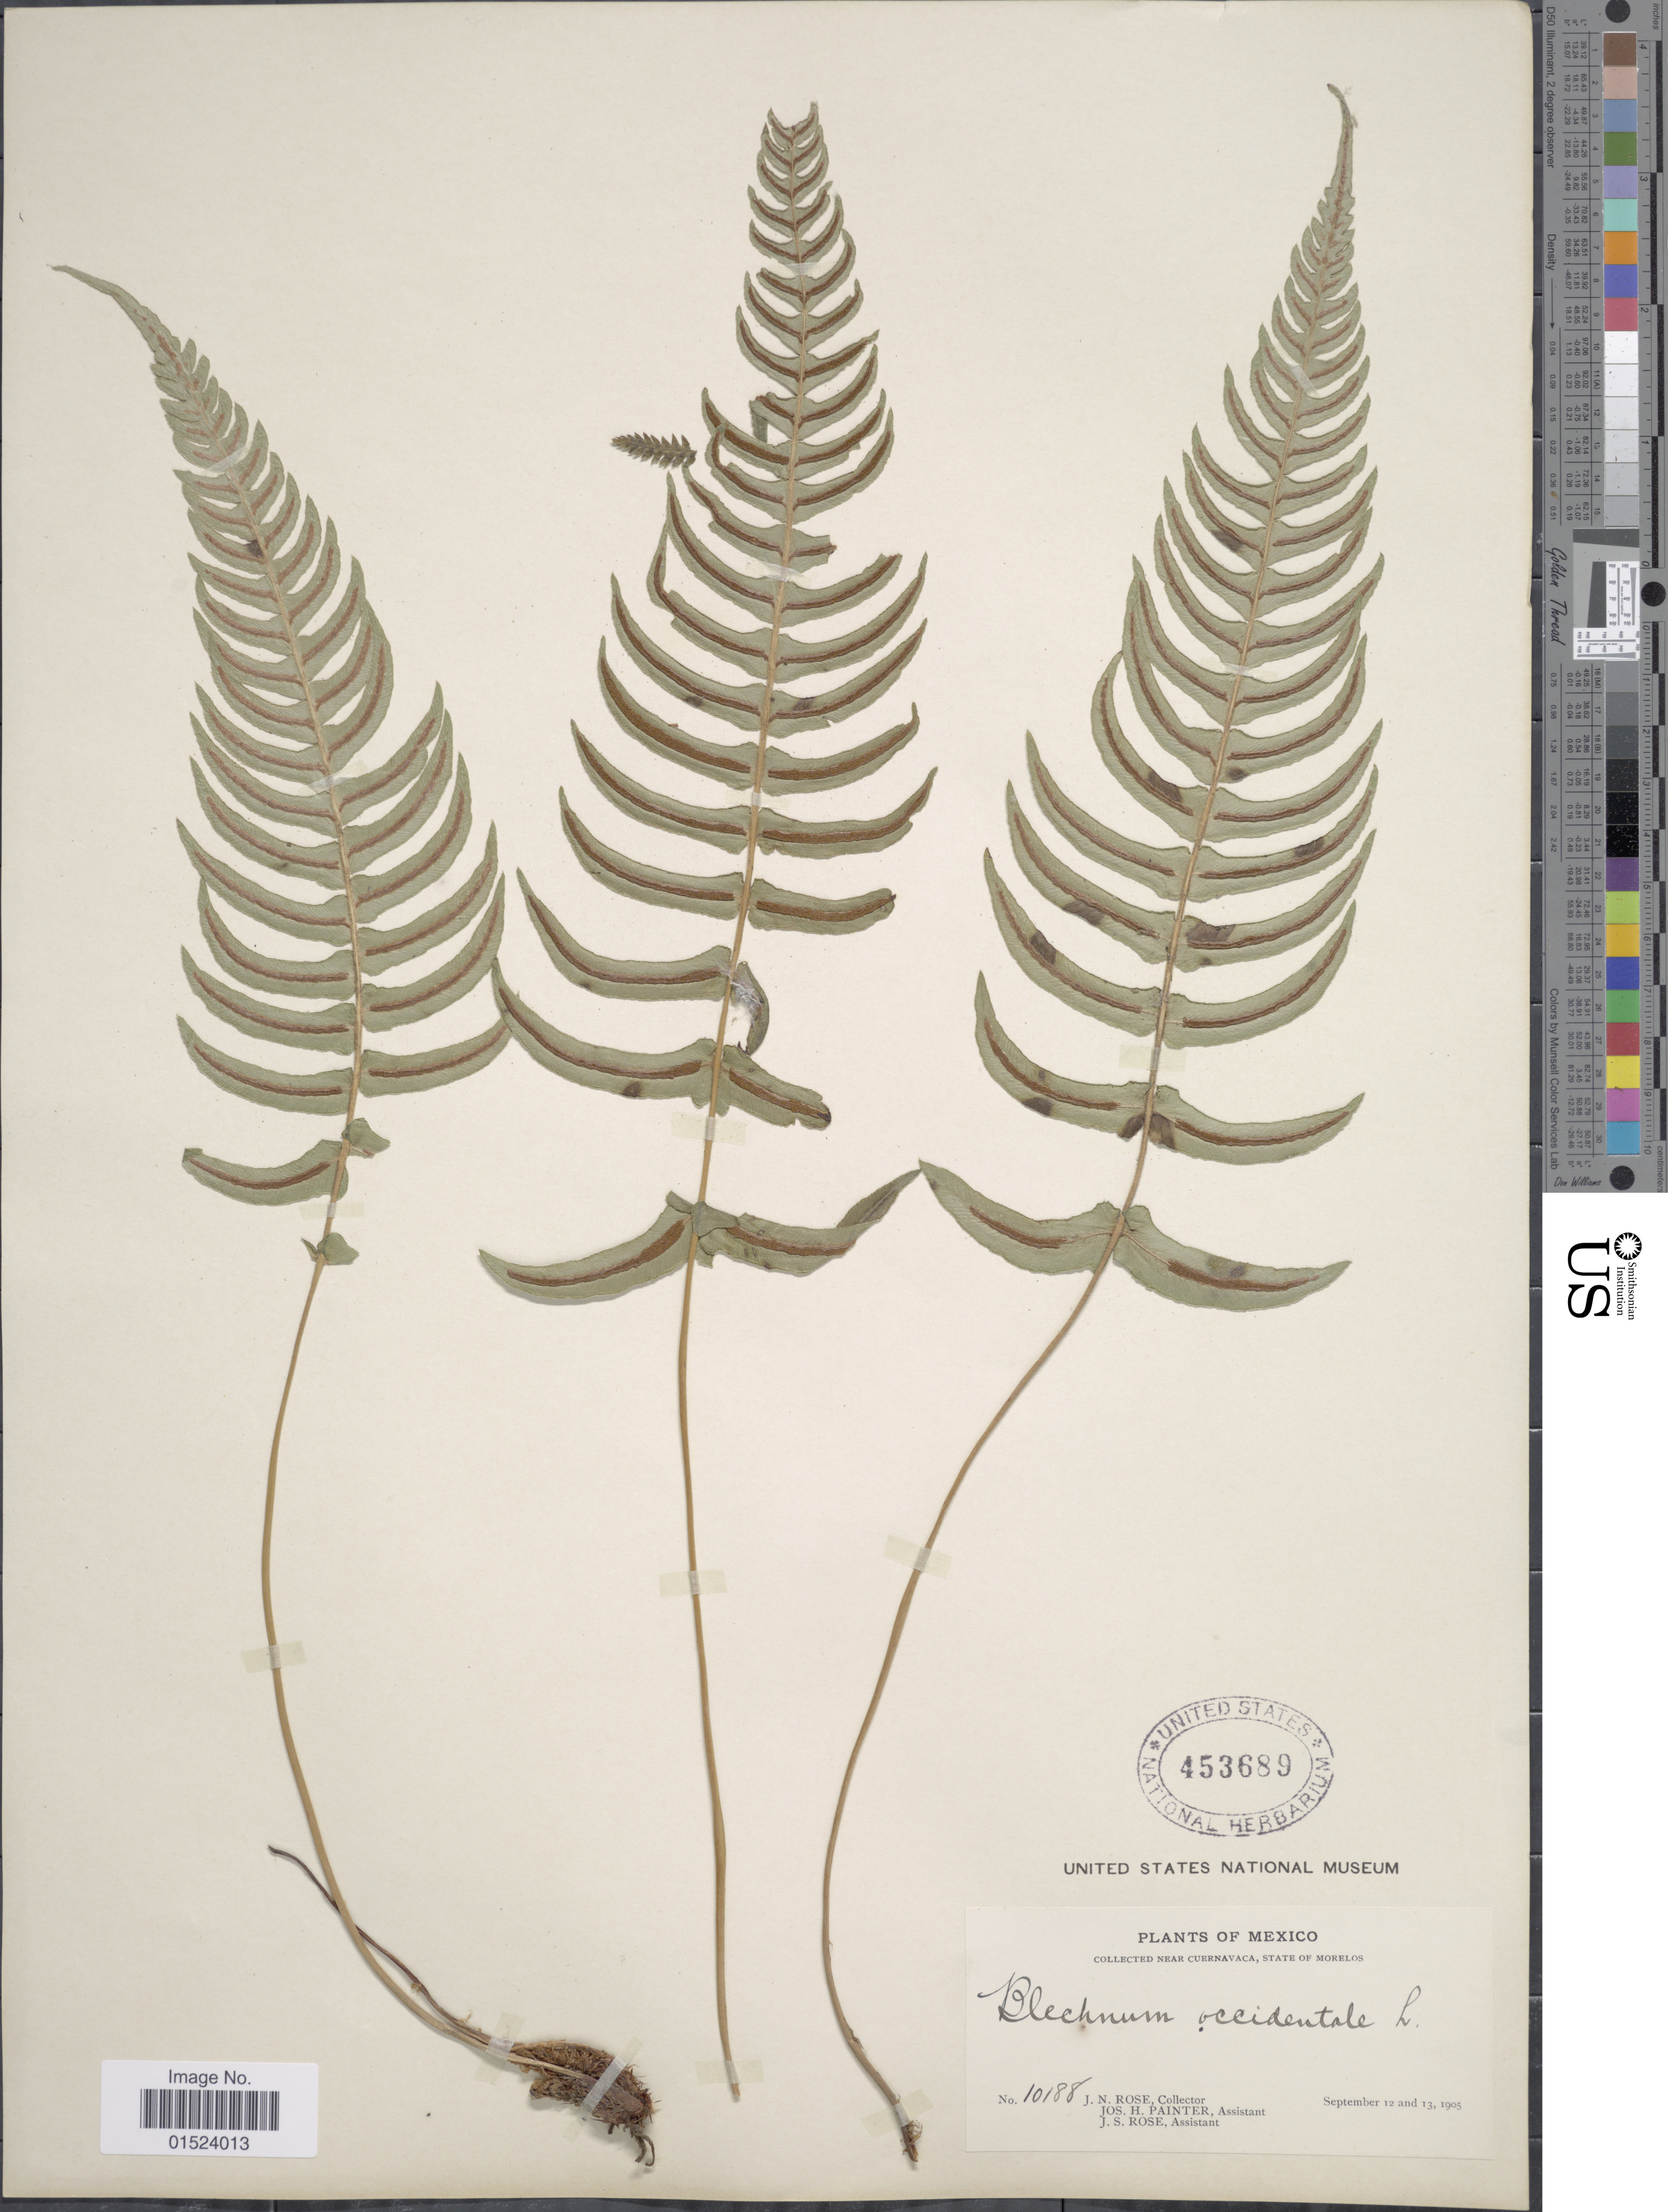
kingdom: Plantae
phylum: Tracheophyta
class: Polypodiopsida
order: Polypodiales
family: Blechnaceae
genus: Blechnum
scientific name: Blechnum glandulosum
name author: Link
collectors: J. N. Rose, J. H. Painter & J. S. Rose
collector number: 10188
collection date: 1905-09-12/1905-09-13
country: Mexico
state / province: Morelos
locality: Near Cuernavaca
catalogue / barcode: US 453689